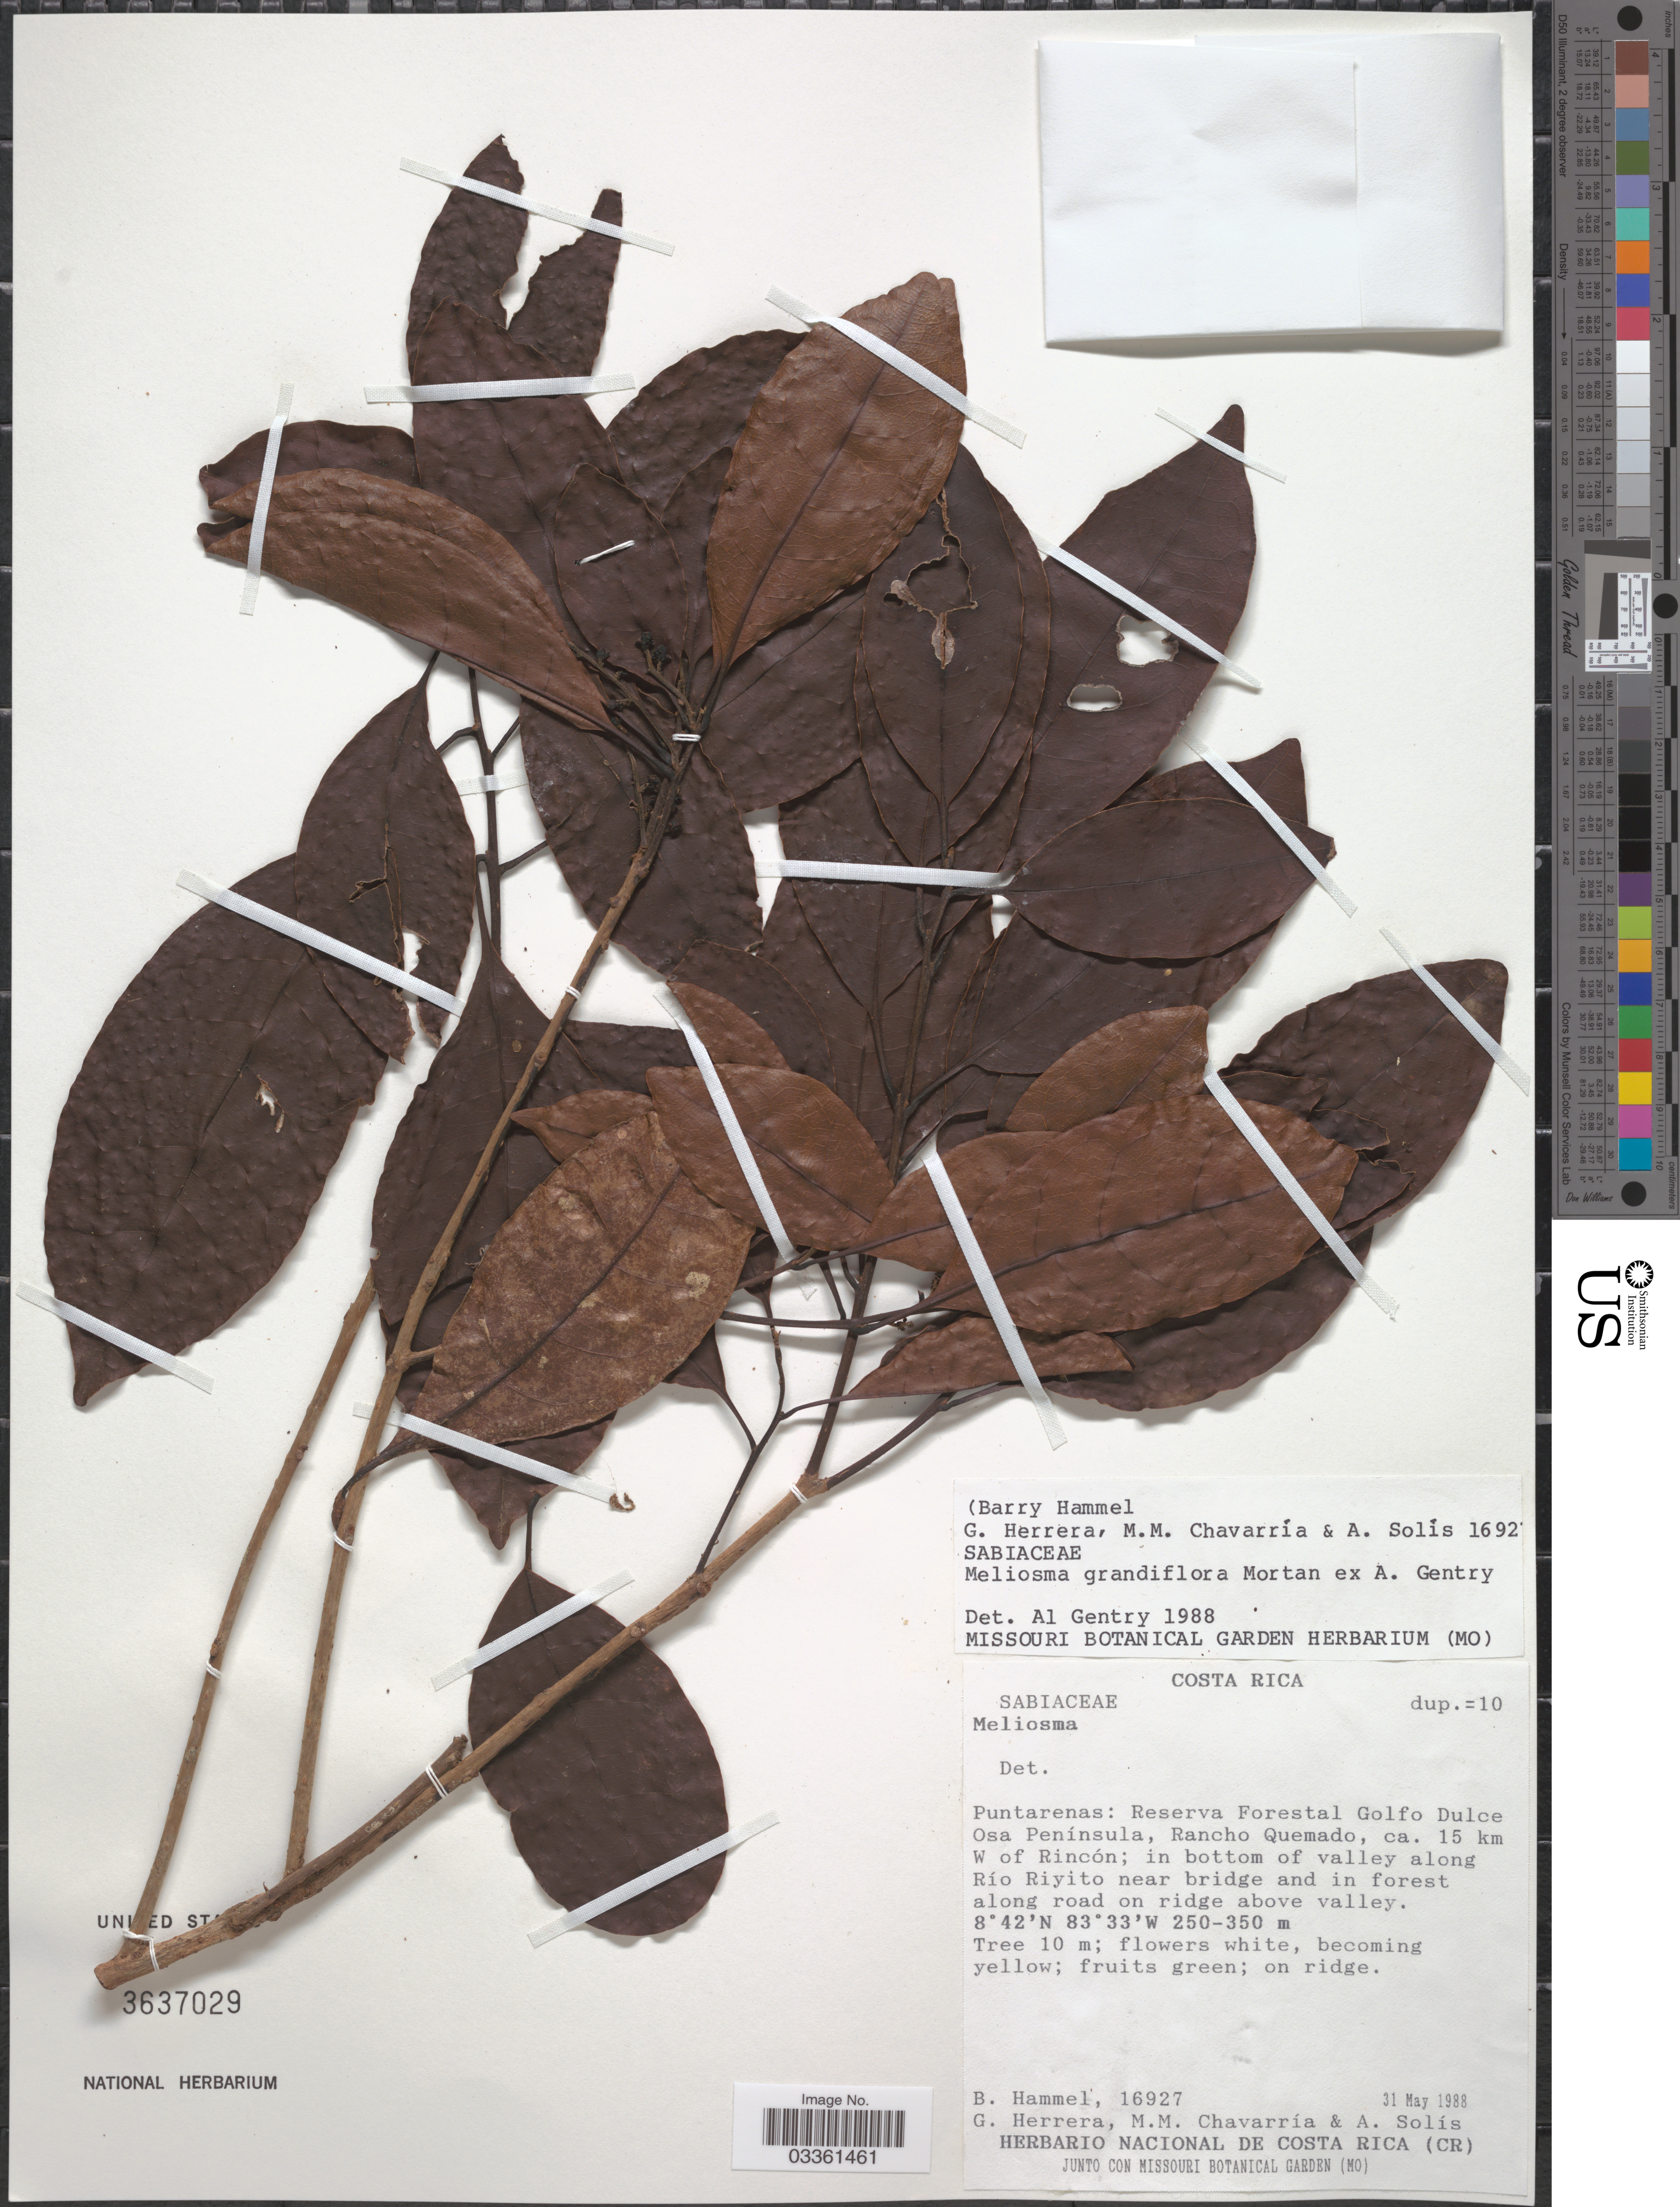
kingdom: Plantae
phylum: Tracheophyta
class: Magnoliopsida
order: Proteales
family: Sabiaceae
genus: Meliosma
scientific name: Meliosma grandiflora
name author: C.V. Morton ex A.H. Gentry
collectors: B. Hammel, G. Herrera, M. Chavarría & A. Solis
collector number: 16927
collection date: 1988-05-31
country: Costa Rica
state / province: Puntarenas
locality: Reserva Forestal Golfo Dulce Osa Península, Rancho Quemado, ca. 15 km W of Rincón; in bottom of valley along Río Riyito near bridge and in forest along road on ridge above valley.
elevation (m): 250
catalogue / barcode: US 3637029